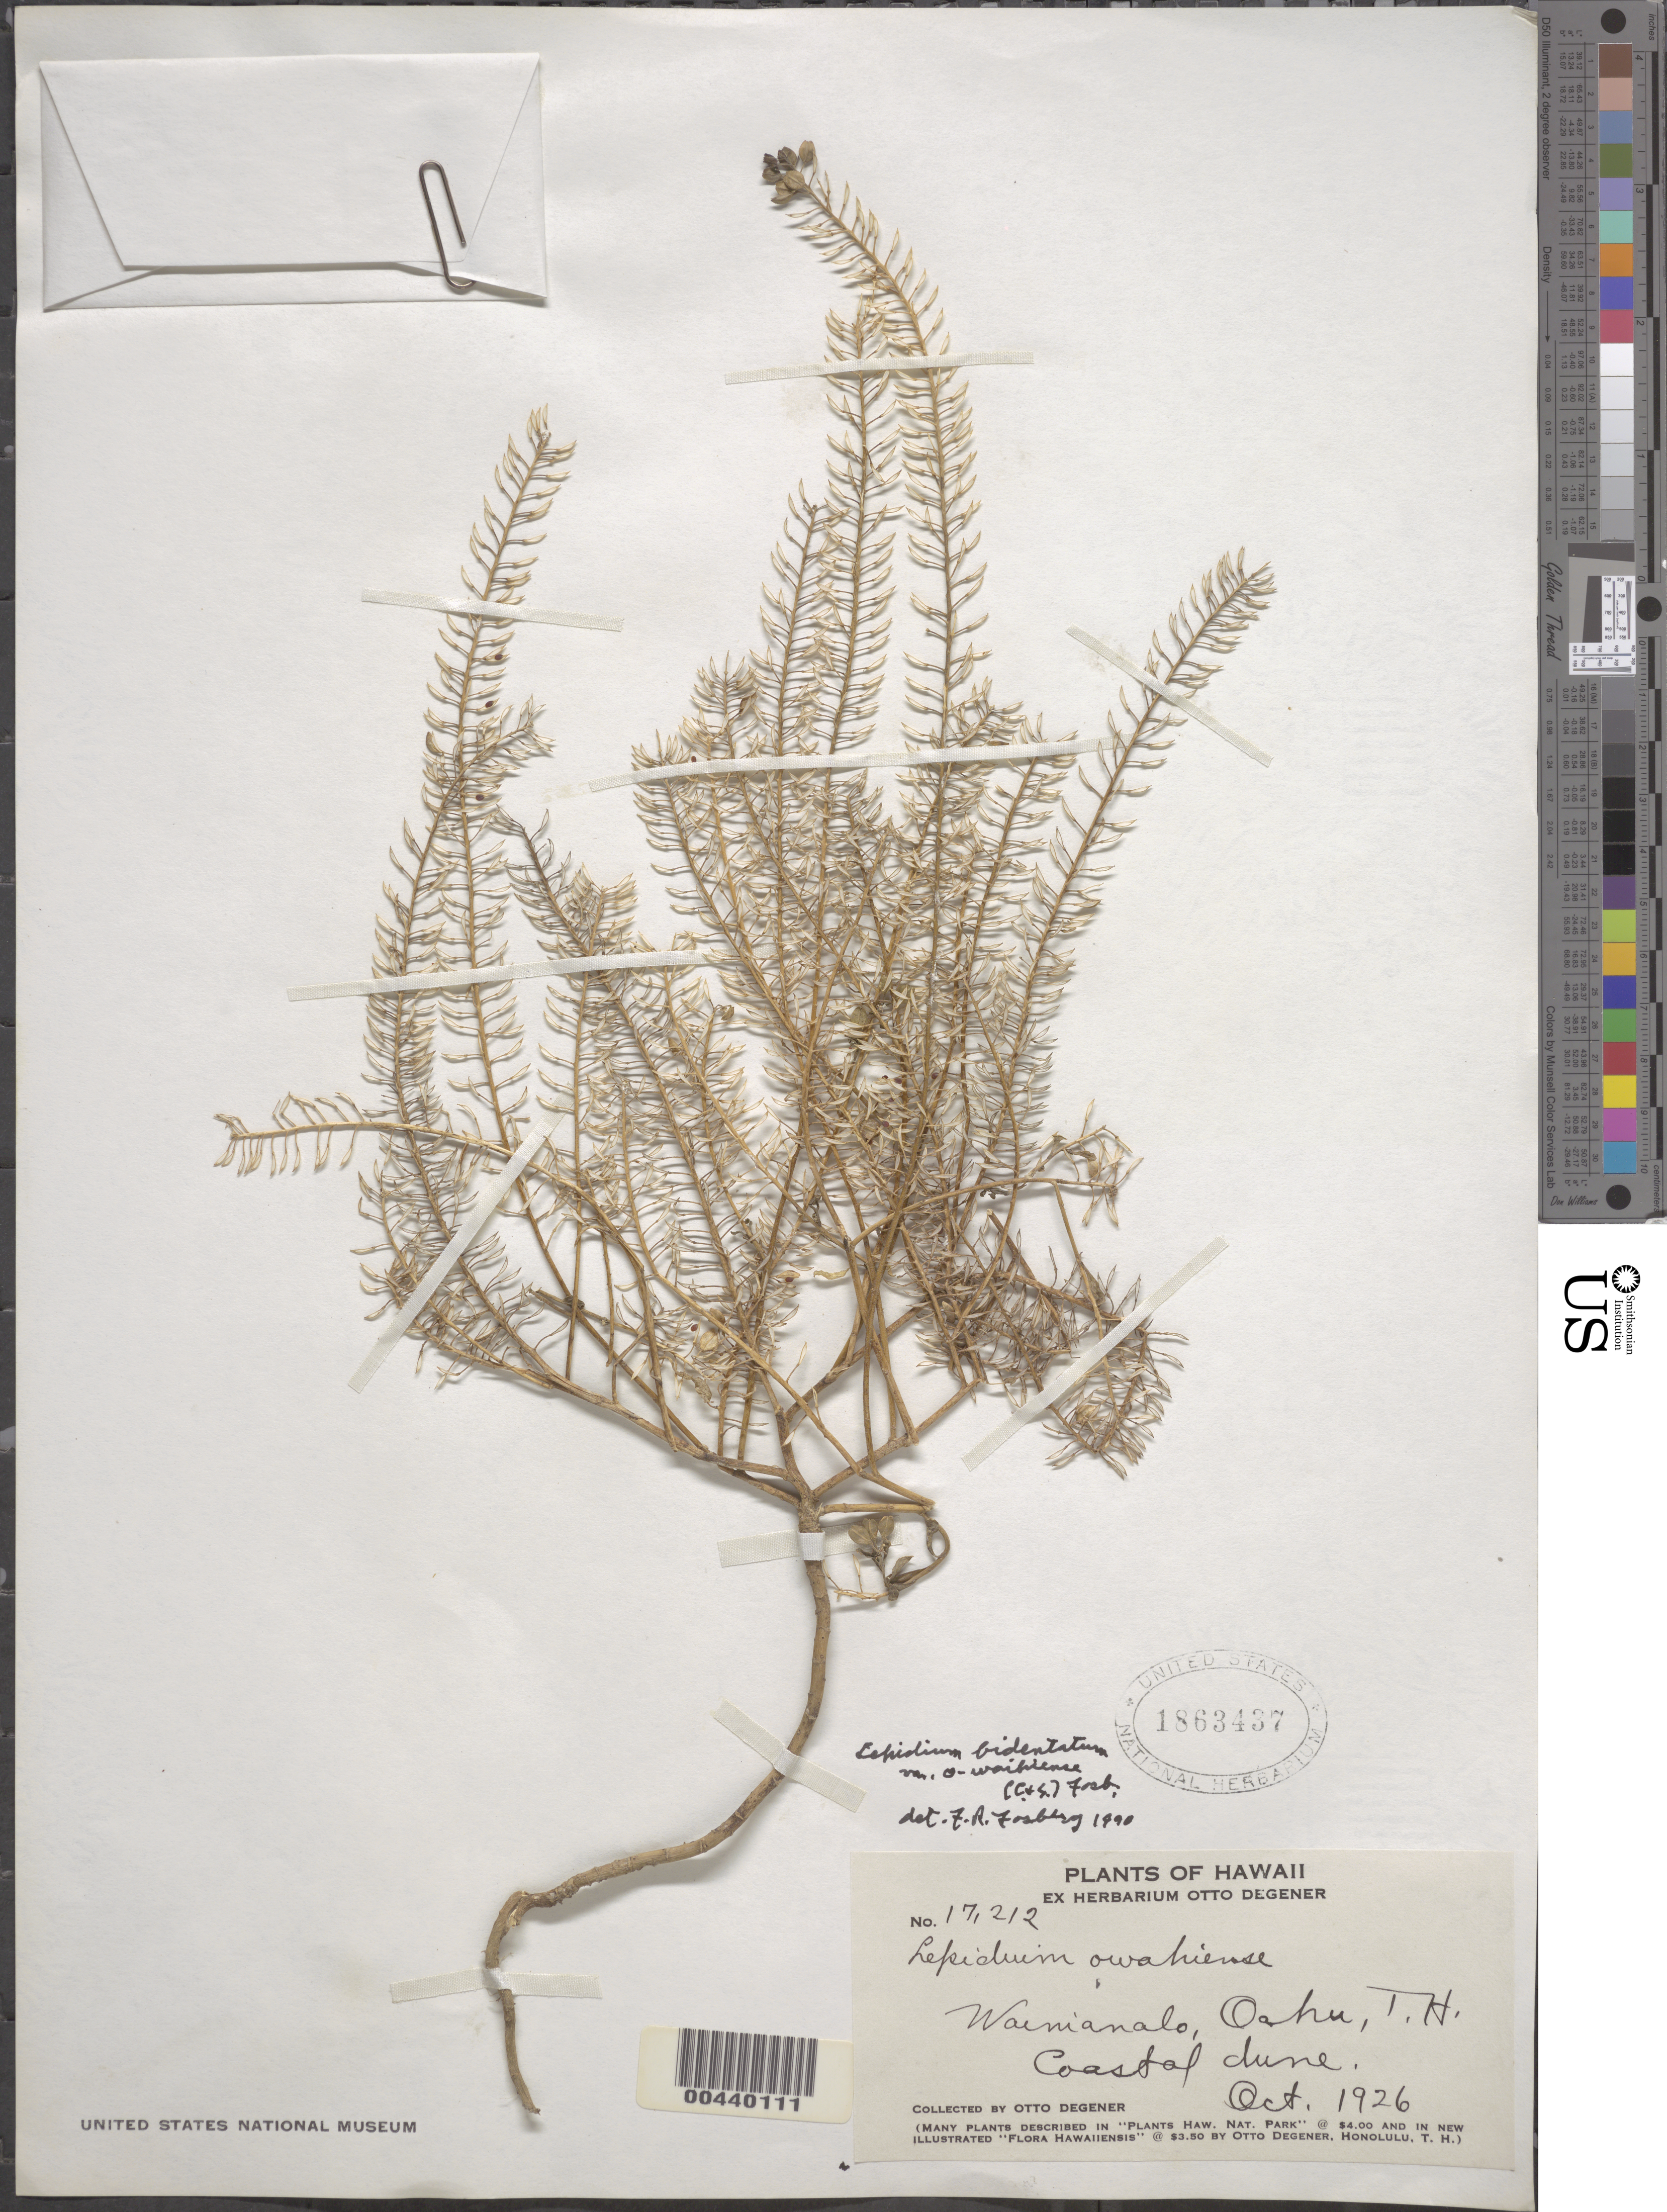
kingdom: Plantae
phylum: Tracheophyta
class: Magnoliopsida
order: Brassicales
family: Brassicaceae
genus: Lepidium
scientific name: Lepidium owaihiense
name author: Cham. & Schltdl.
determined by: Al-Shehbaz, I. A., (MO), Missouri Botanical Garden (UNITED STATES)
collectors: O. Degener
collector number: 17212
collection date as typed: Oct 1926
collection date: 1926-10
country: United States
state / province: Hawaii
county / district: Honolulu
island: Oahu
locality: Waimanalo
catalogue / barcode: US 1863437